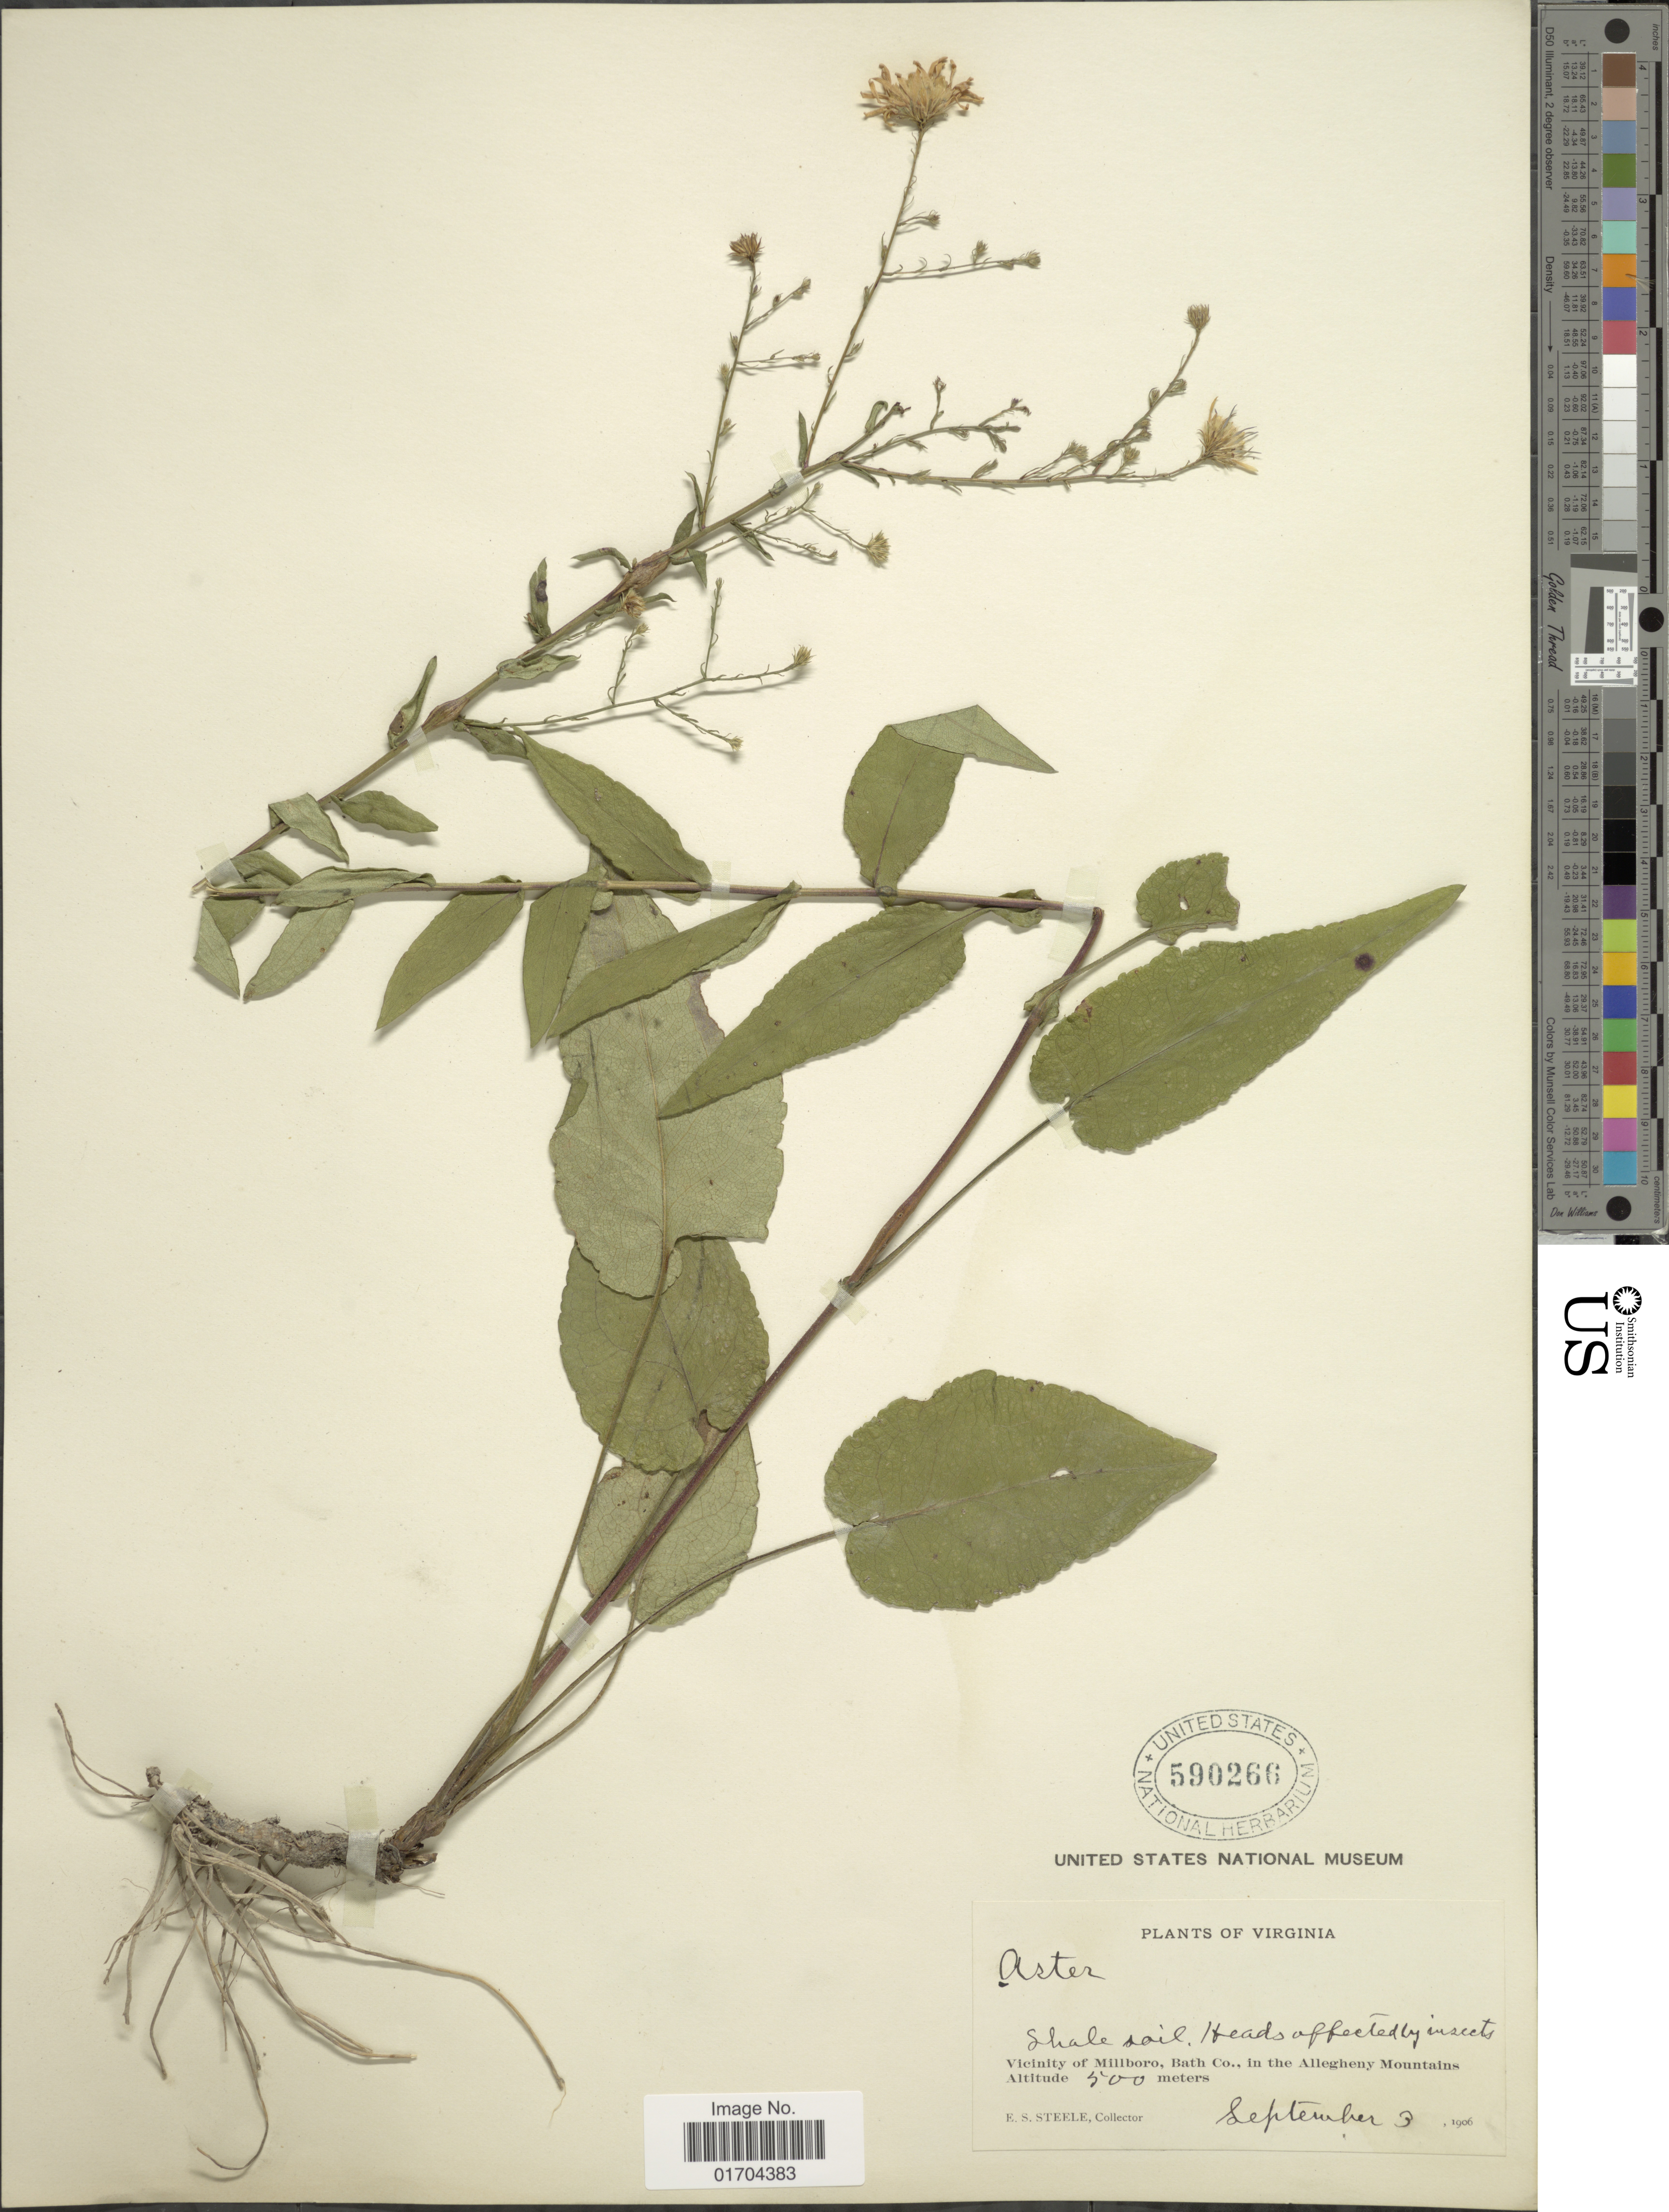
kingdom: Plantae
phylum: Tracheophyta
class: Magnoliopsida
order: Asterales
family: Asteraceae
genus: Symphyotrichum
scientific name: Symphyotrichum sp.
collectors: E. Steele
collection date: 1906-09-03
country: United States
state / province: Virginia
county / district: Bath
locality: Vicinity of Millboro, Bath Co., in the Allegheny Mountains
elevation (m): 500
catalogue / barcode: US 590266